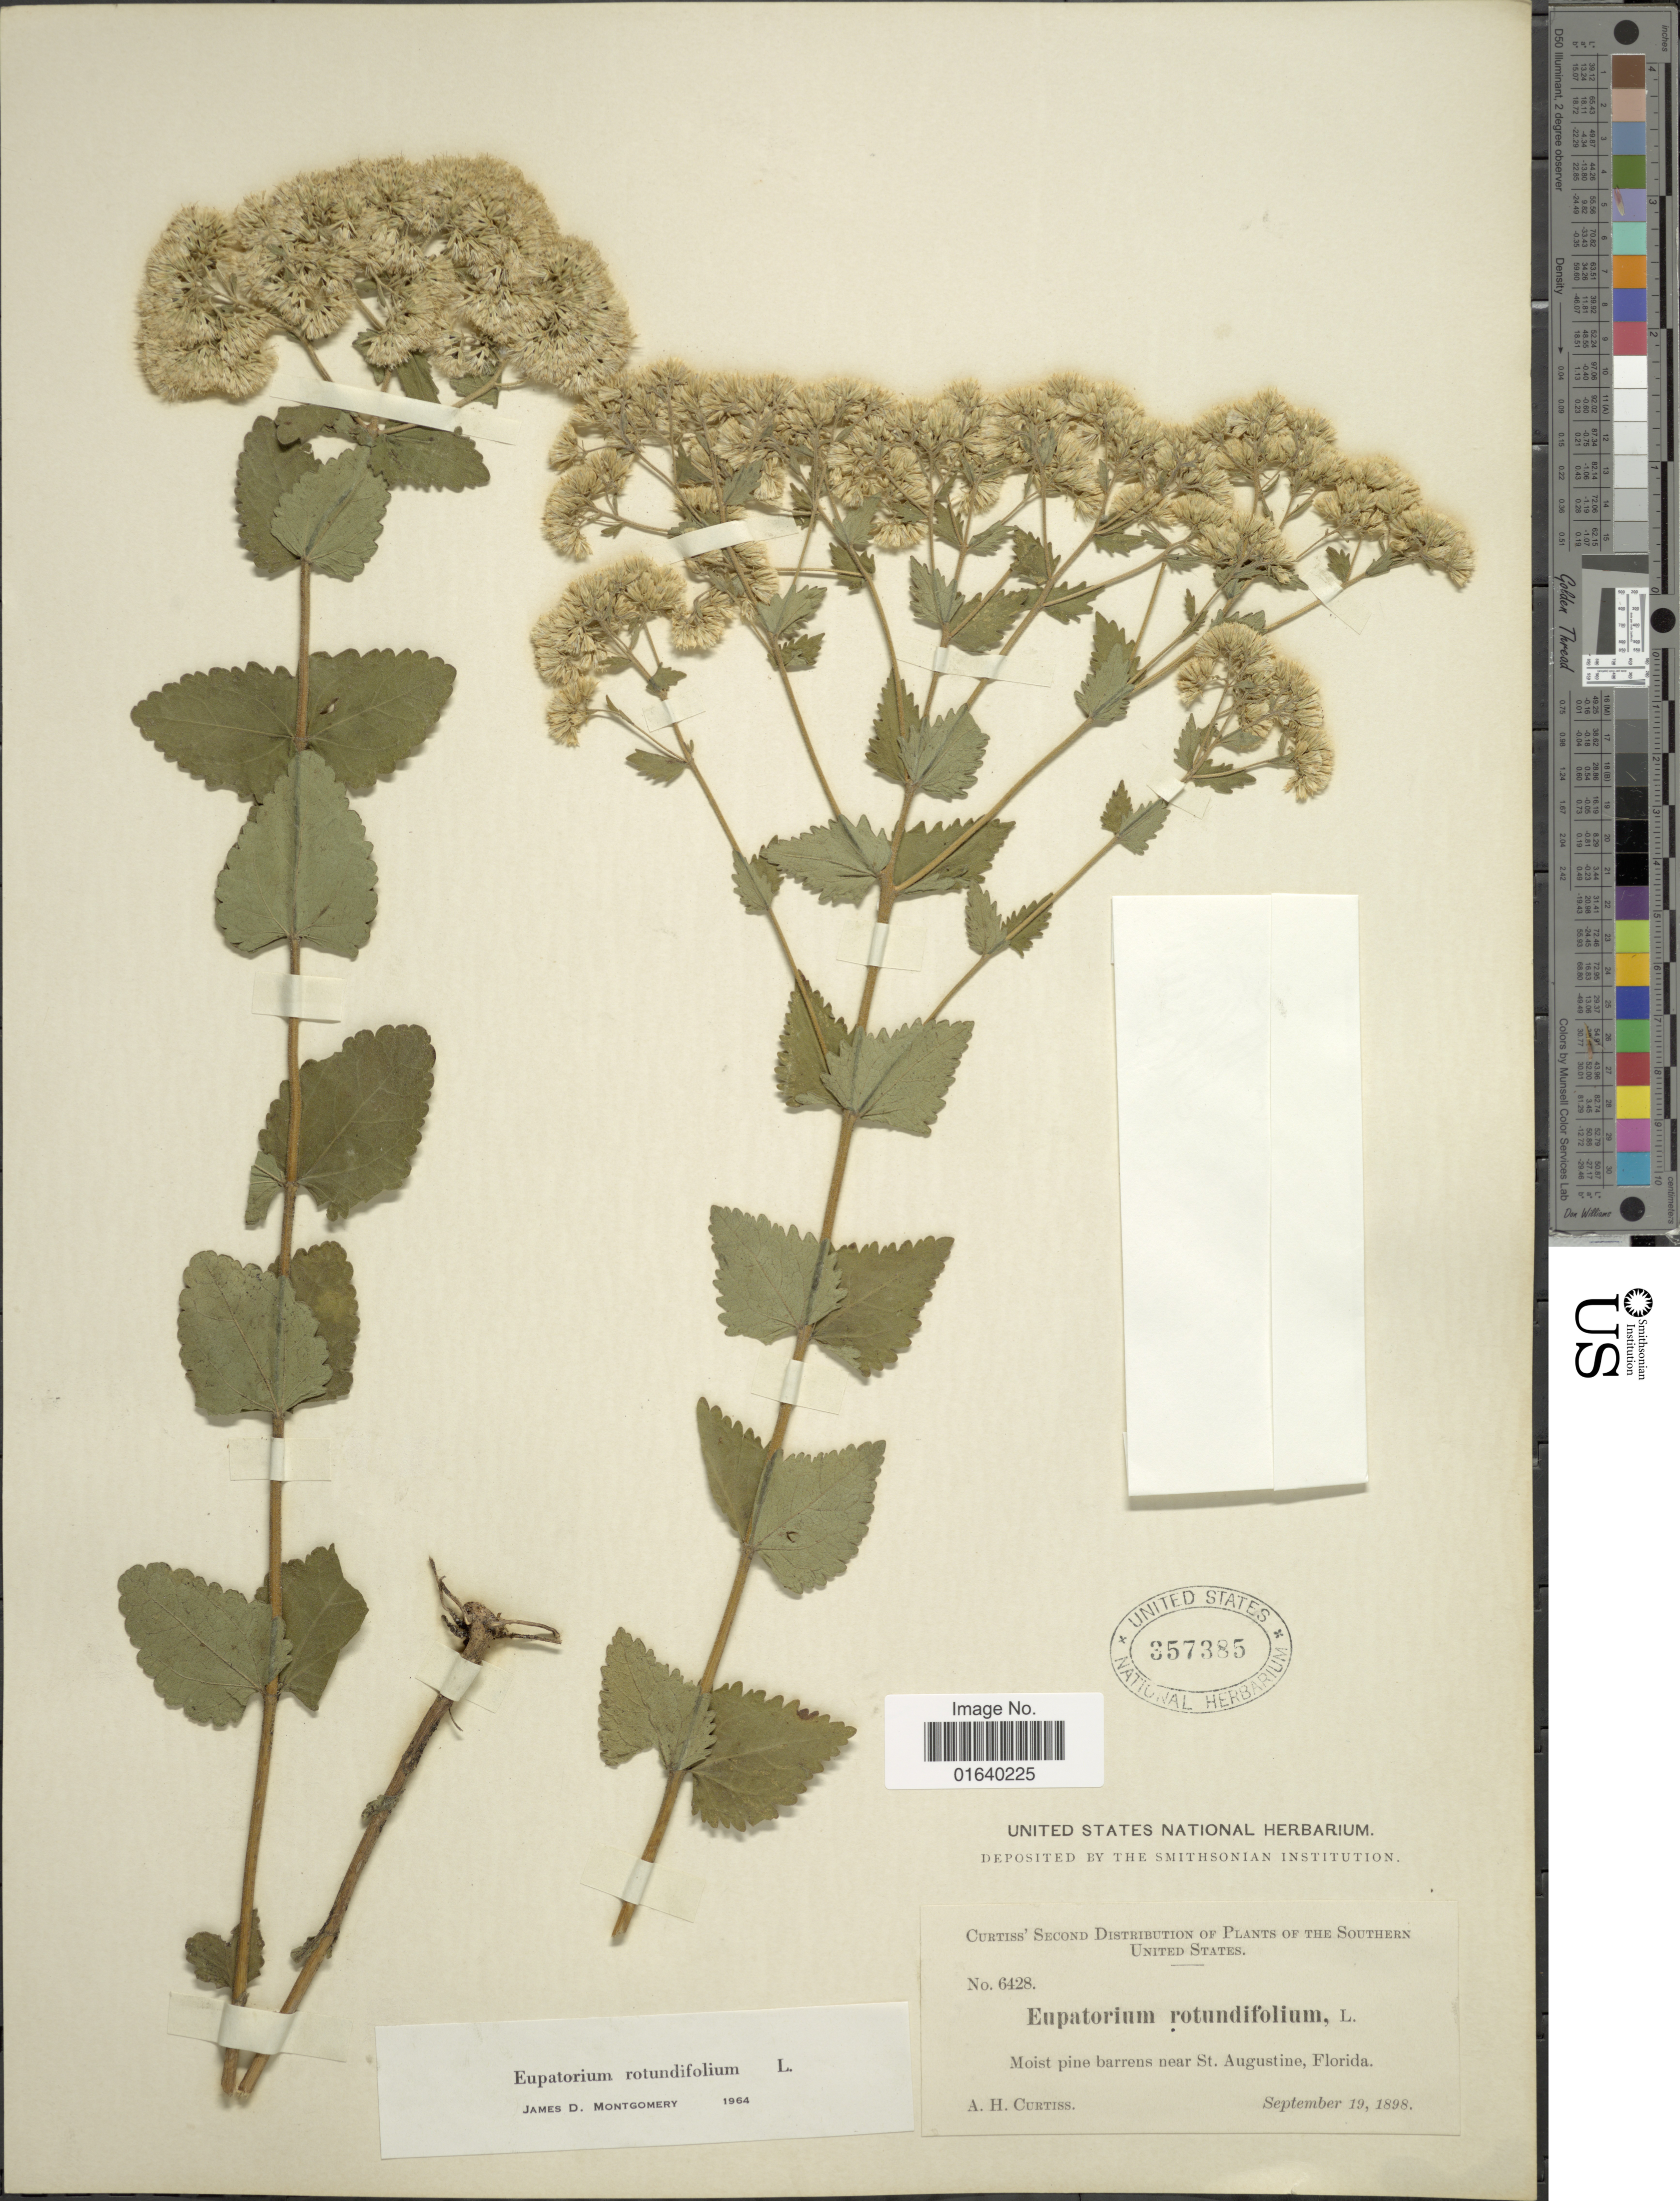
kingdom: Plantae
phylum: Tracheophyta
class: Magnoliopsida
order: Asterales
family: Asteraceae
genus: Eupatorium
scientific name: Eupatorium rotundifolium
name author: L.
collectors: A. H. Curtiss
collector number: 6428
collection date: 1898-09-19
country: United States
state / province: Florida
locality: The Southern United States, Moist pine barrens near St. Augustine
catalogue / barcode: US 357385